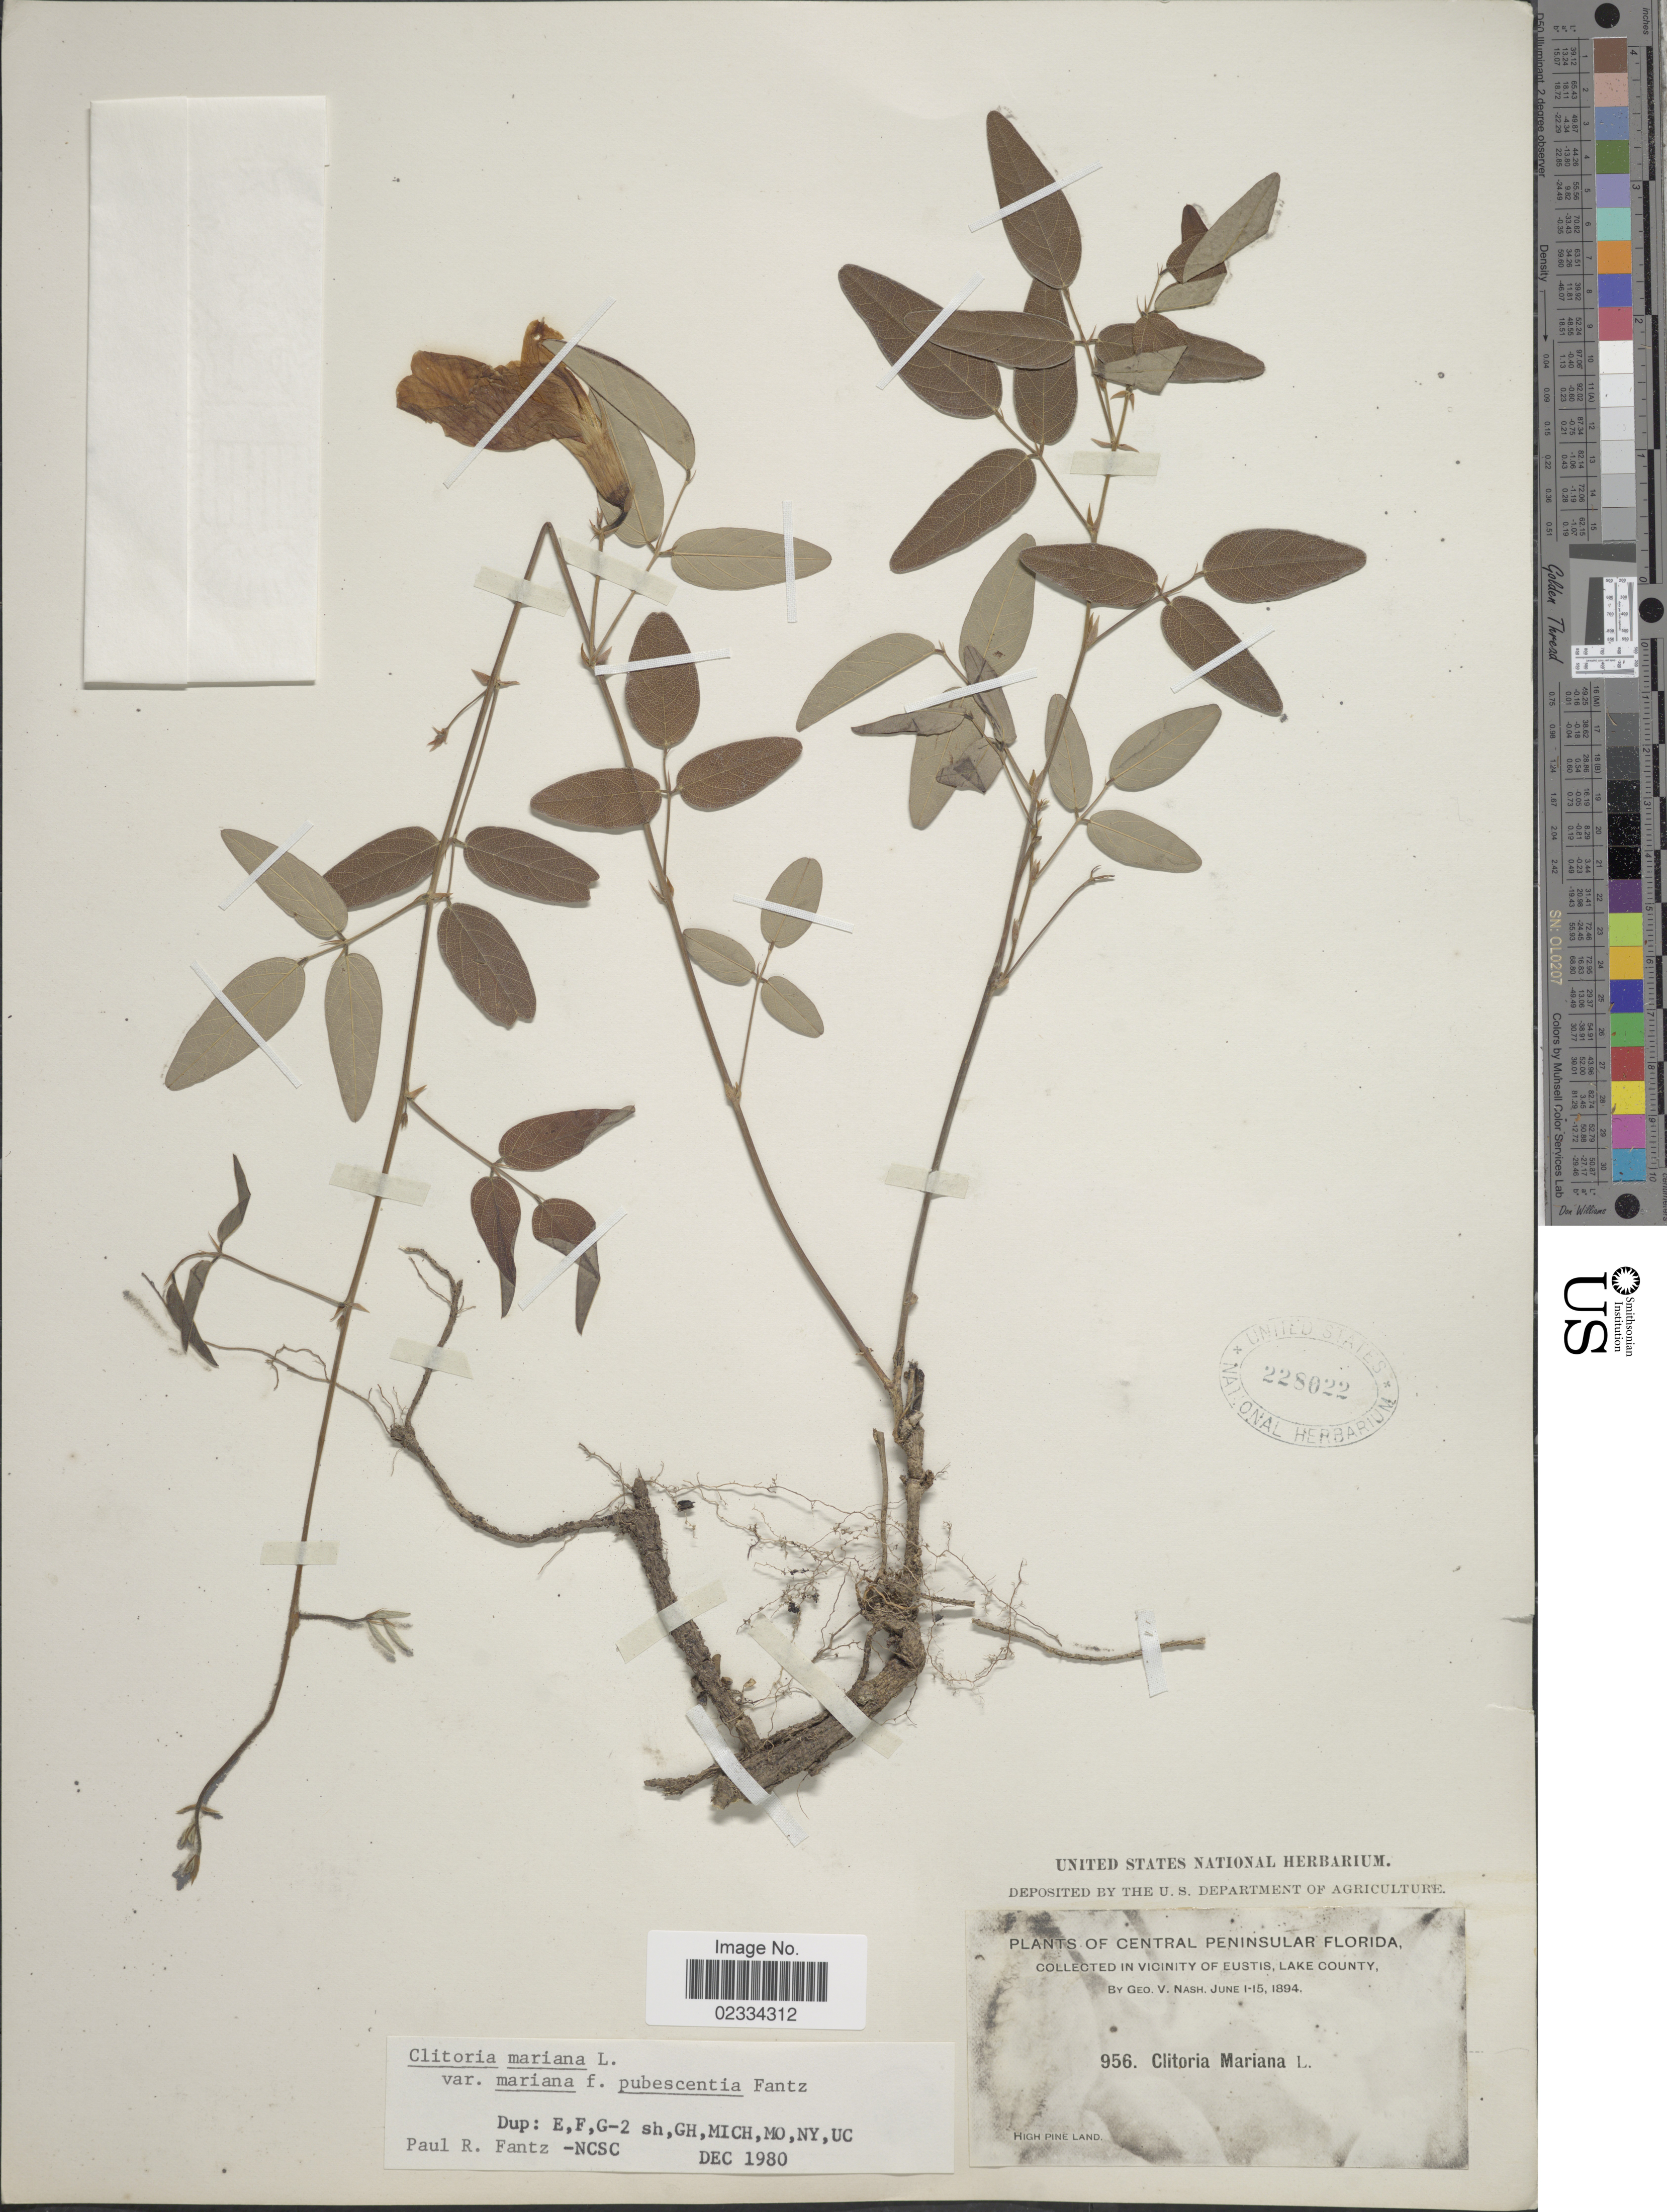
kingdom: Plantae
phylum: Tracheophyta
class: Magnoliopsida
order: Fabales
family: Fabaceae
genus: Clitoria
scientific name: Clitoria mariana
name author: L.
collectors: G. V. Nash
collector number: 956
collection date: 1894-06-01/1894-06-15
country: United States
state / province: Florida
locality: Central Peninsular Florida. Vicinity of Eustis Lake. High Pine Land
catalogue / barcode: US 228022